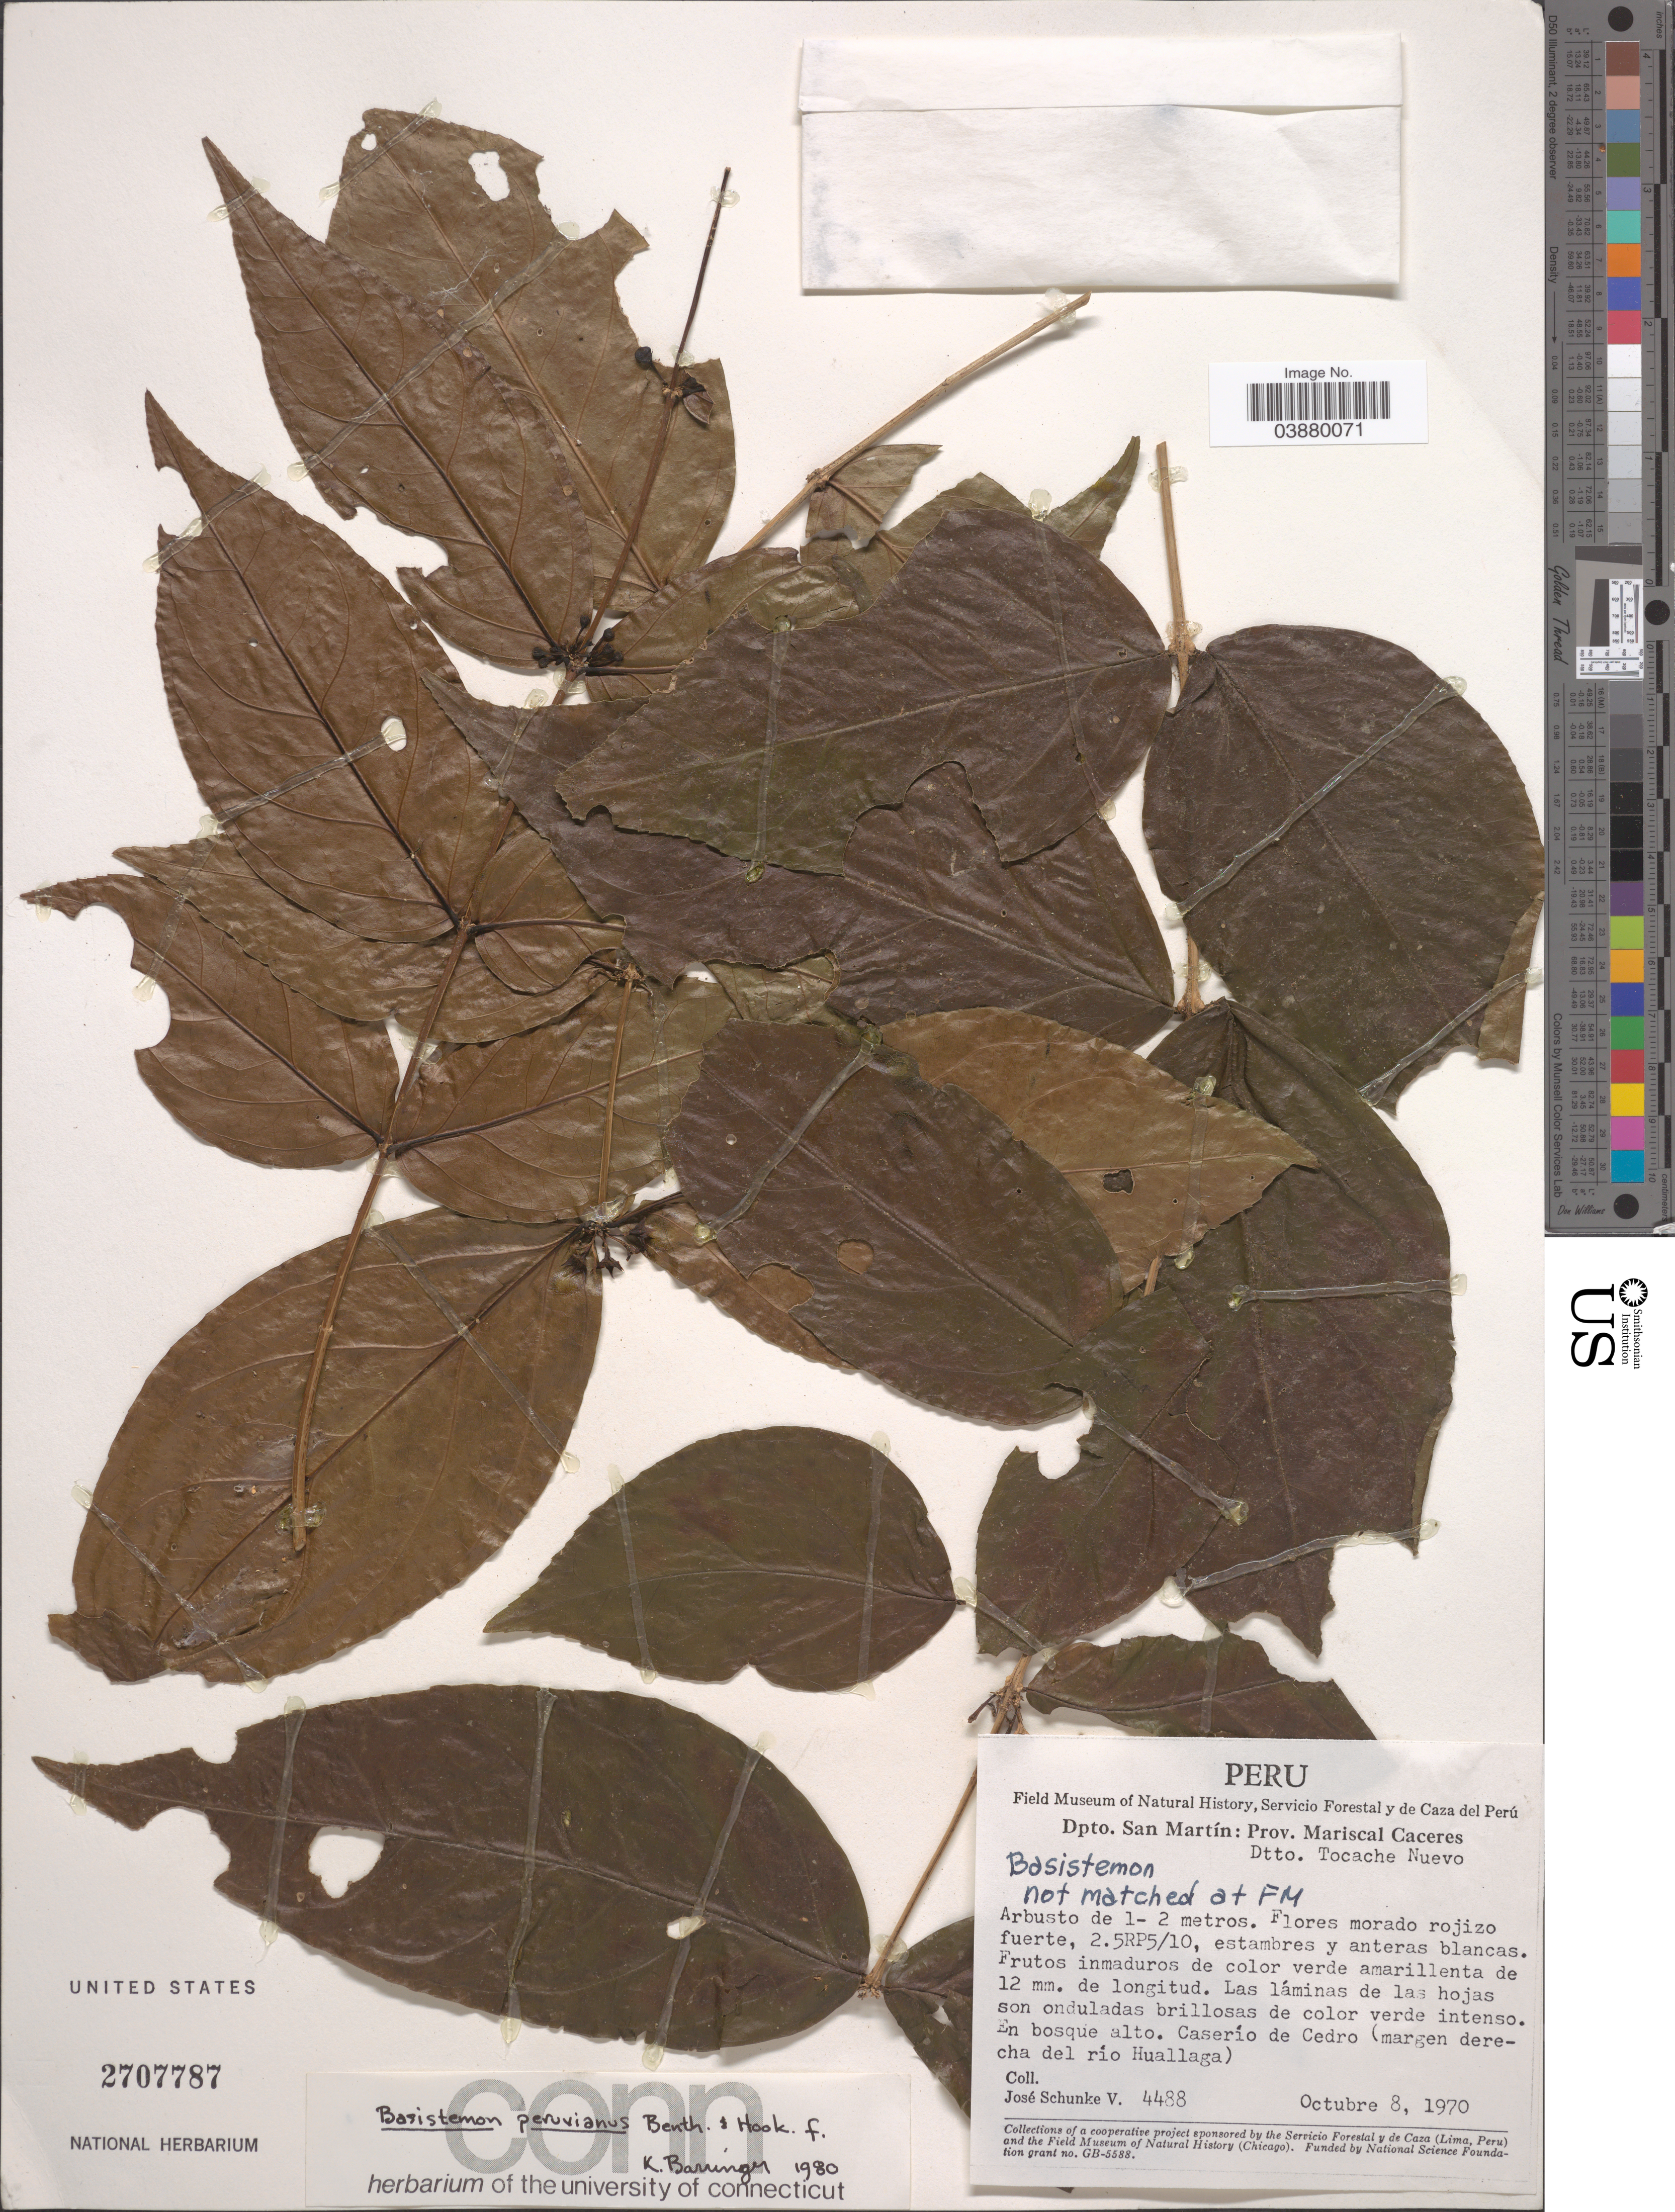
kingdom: Plantae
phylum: Tracheophyta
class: Magnoliopsida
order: Lamiales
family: Plantaginaceae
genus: Basistemon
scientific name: Basistemon peruvianus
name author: B.D. Jacks.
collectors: J. Schunke Vigo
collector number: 4488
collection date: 1970-10-08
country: Peru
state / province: San Martín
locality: Dpto. San Martín: Prov. Mariscal Caceres, Dtto. Tocache Nuevo. Caserío de Cedro (margen derecha del río Huallaga).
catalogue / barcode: US 2707787